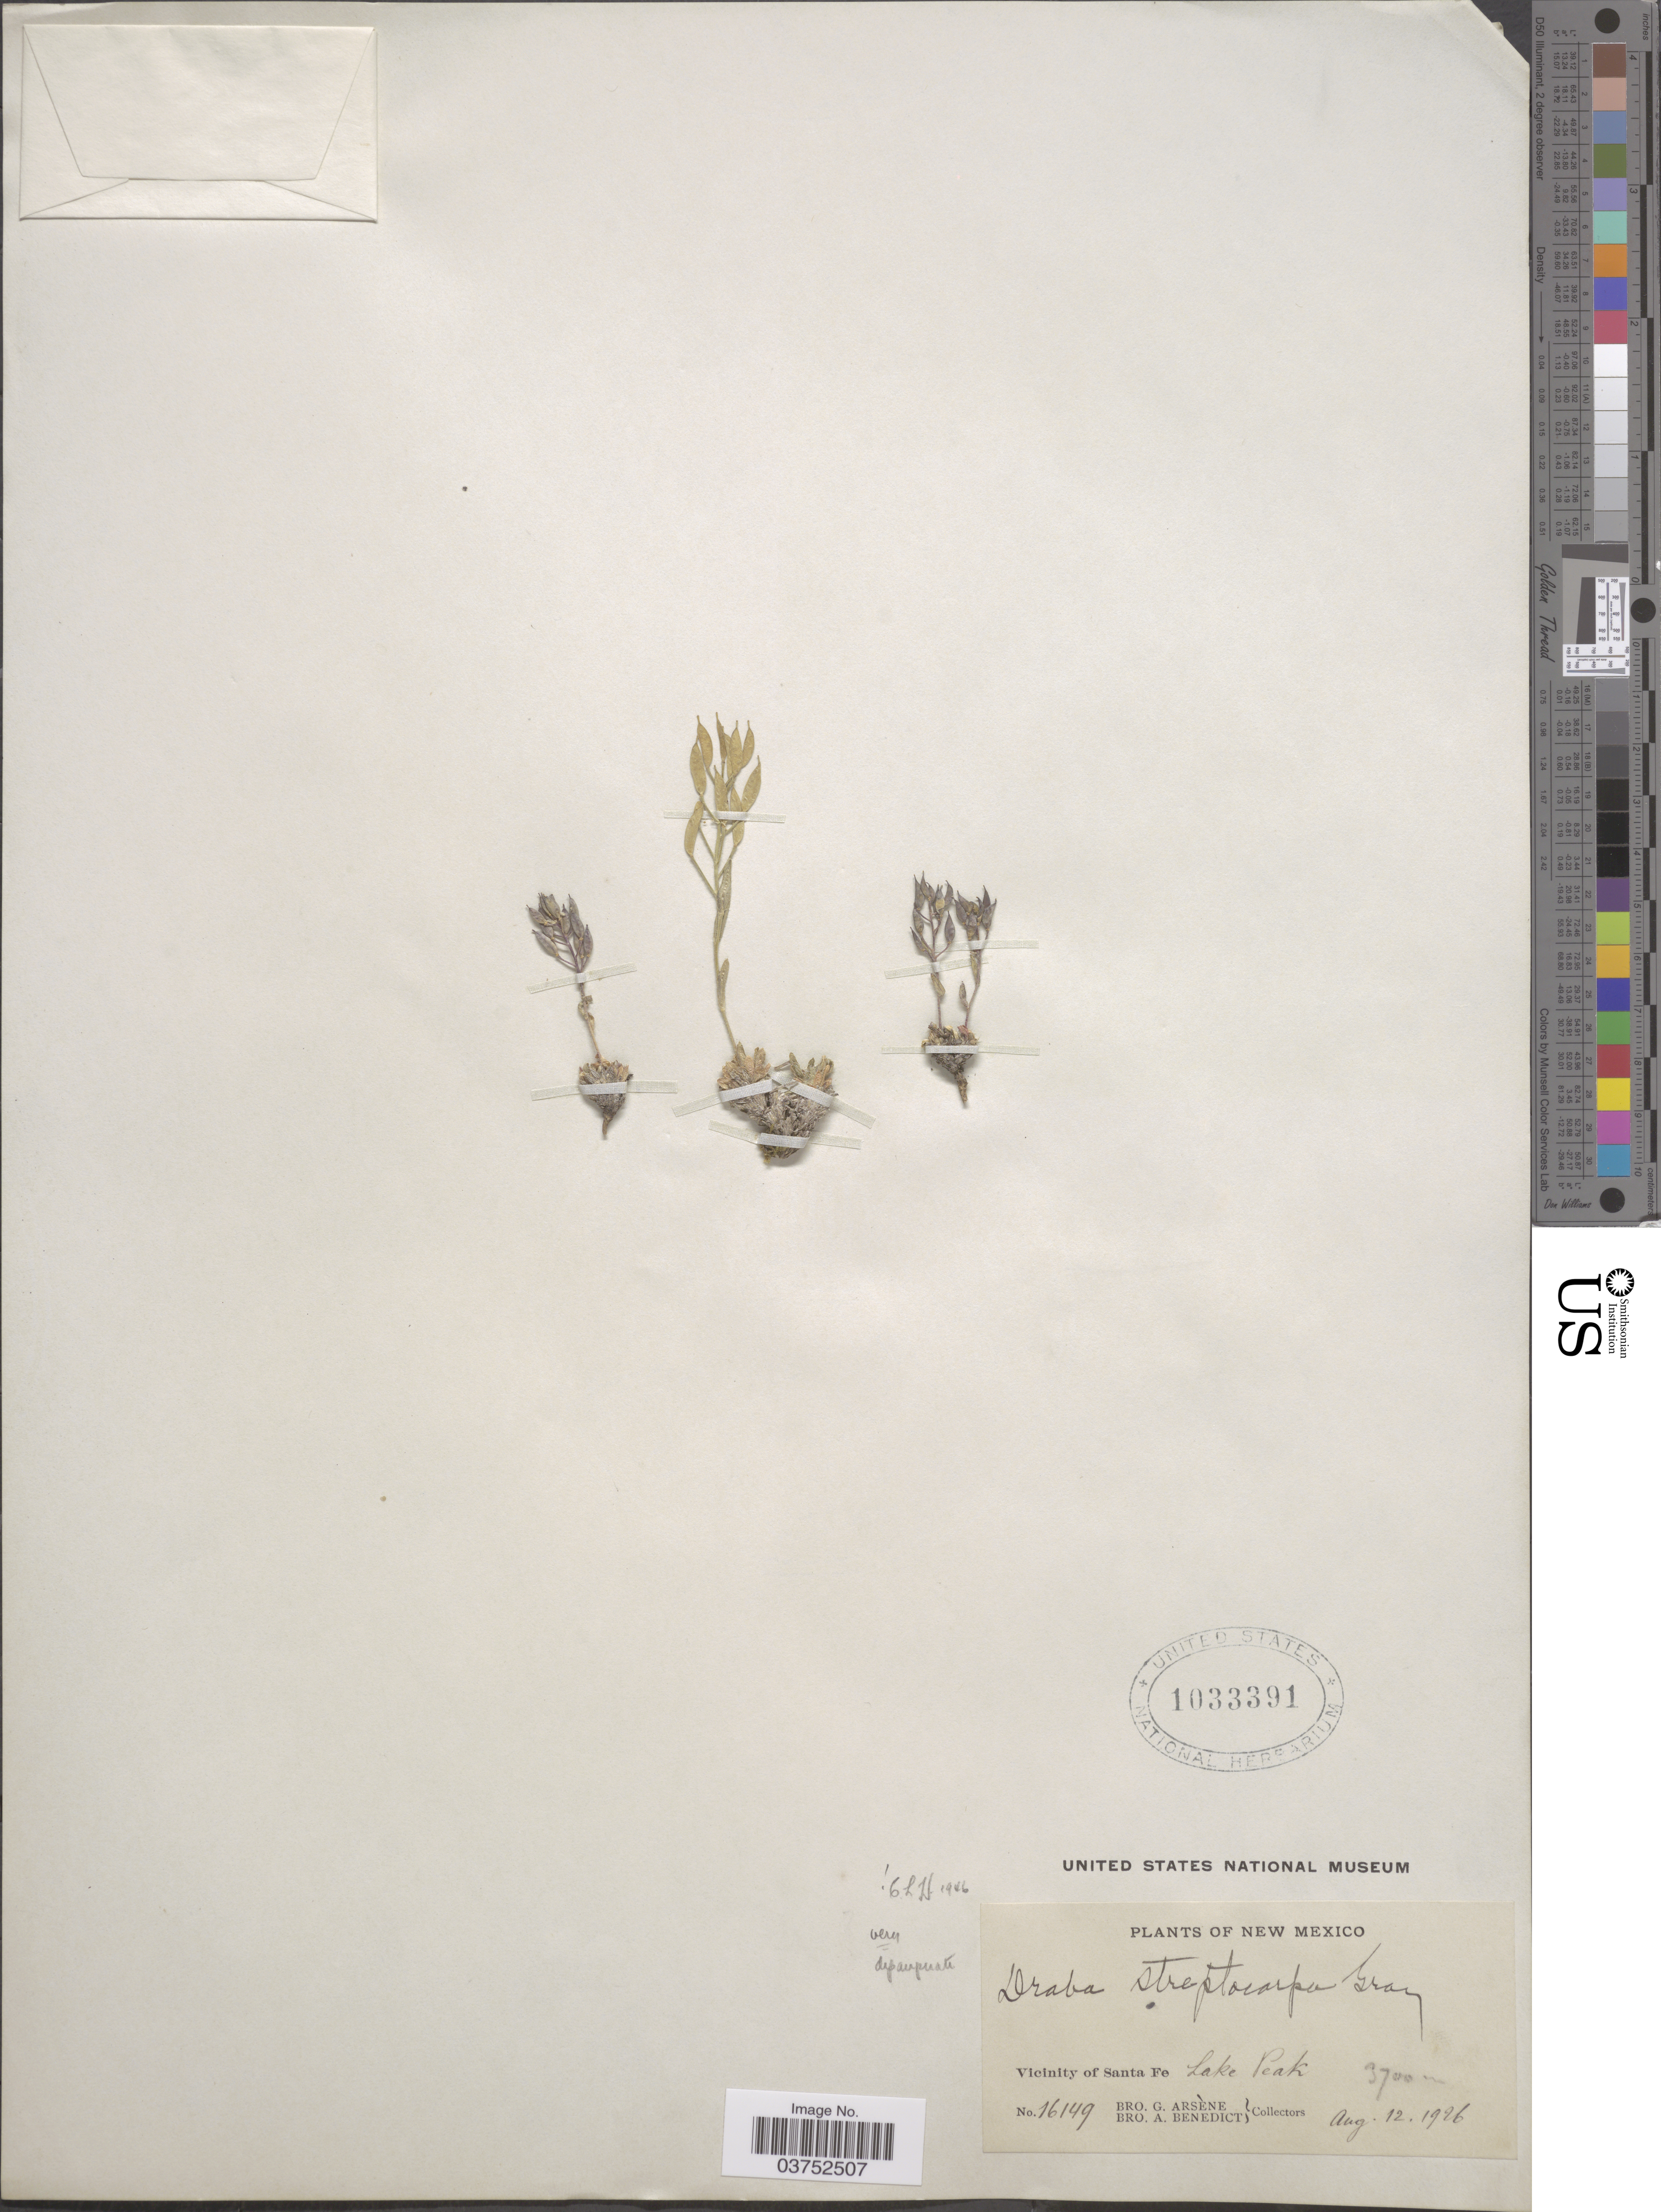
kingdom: Plantae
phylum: Tracheophyta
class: Magnoliopsida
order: Brassicales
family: Brassicaceae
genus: Draba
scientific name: Draba streptocarpa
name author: A. Gray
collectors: Bro. G. Arsène & Bro. A. Benedict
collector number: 16149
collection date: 1926-08-12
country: United States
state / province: New Mexico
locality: Vicinity of Santa Fe. Lake Peak.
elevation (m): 3700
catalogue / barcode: US 1033391